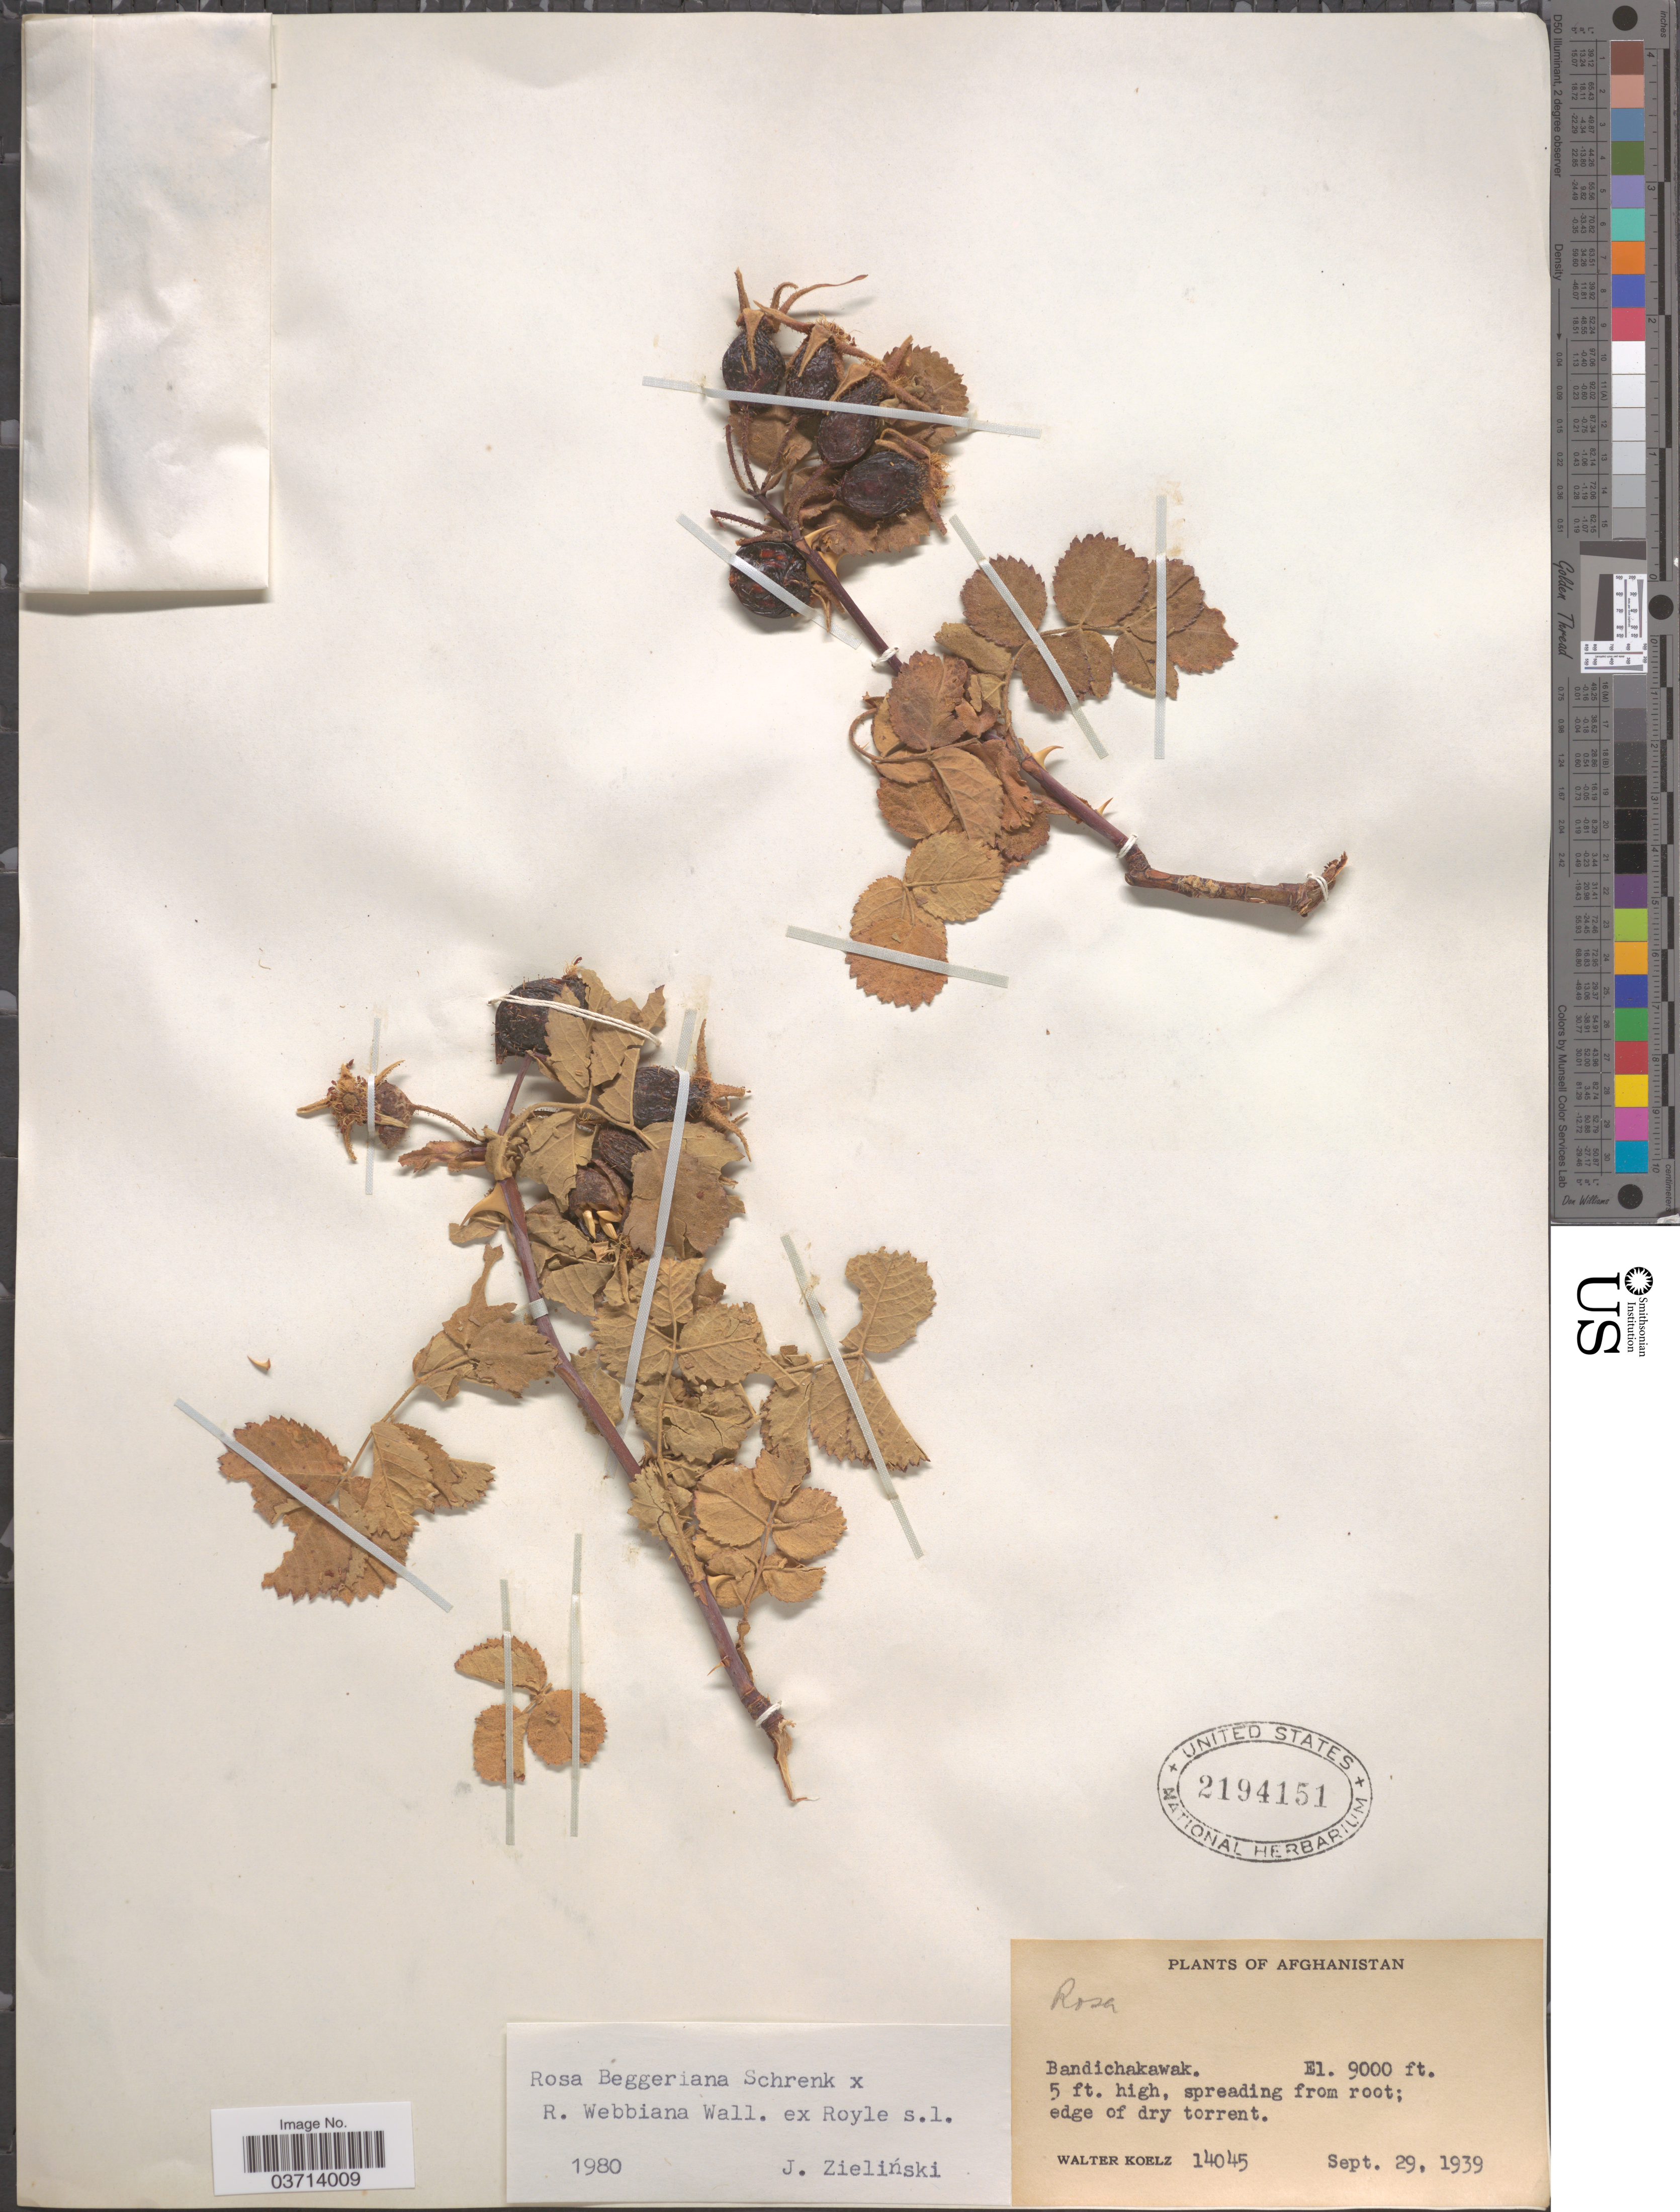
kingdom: Plantae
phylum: Tracheophyta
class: Magnoliopsida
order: Rosales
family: Rosaceae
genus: Rosa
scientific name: Rosa beggeriana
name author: Schrenk ex Fisch. & C.A. Mey.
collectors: W. N. Koelz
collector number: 14045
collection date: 1939-09-29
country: Afghanistan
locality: Bandichakawak.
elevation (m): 2743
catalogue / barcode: US 2194151